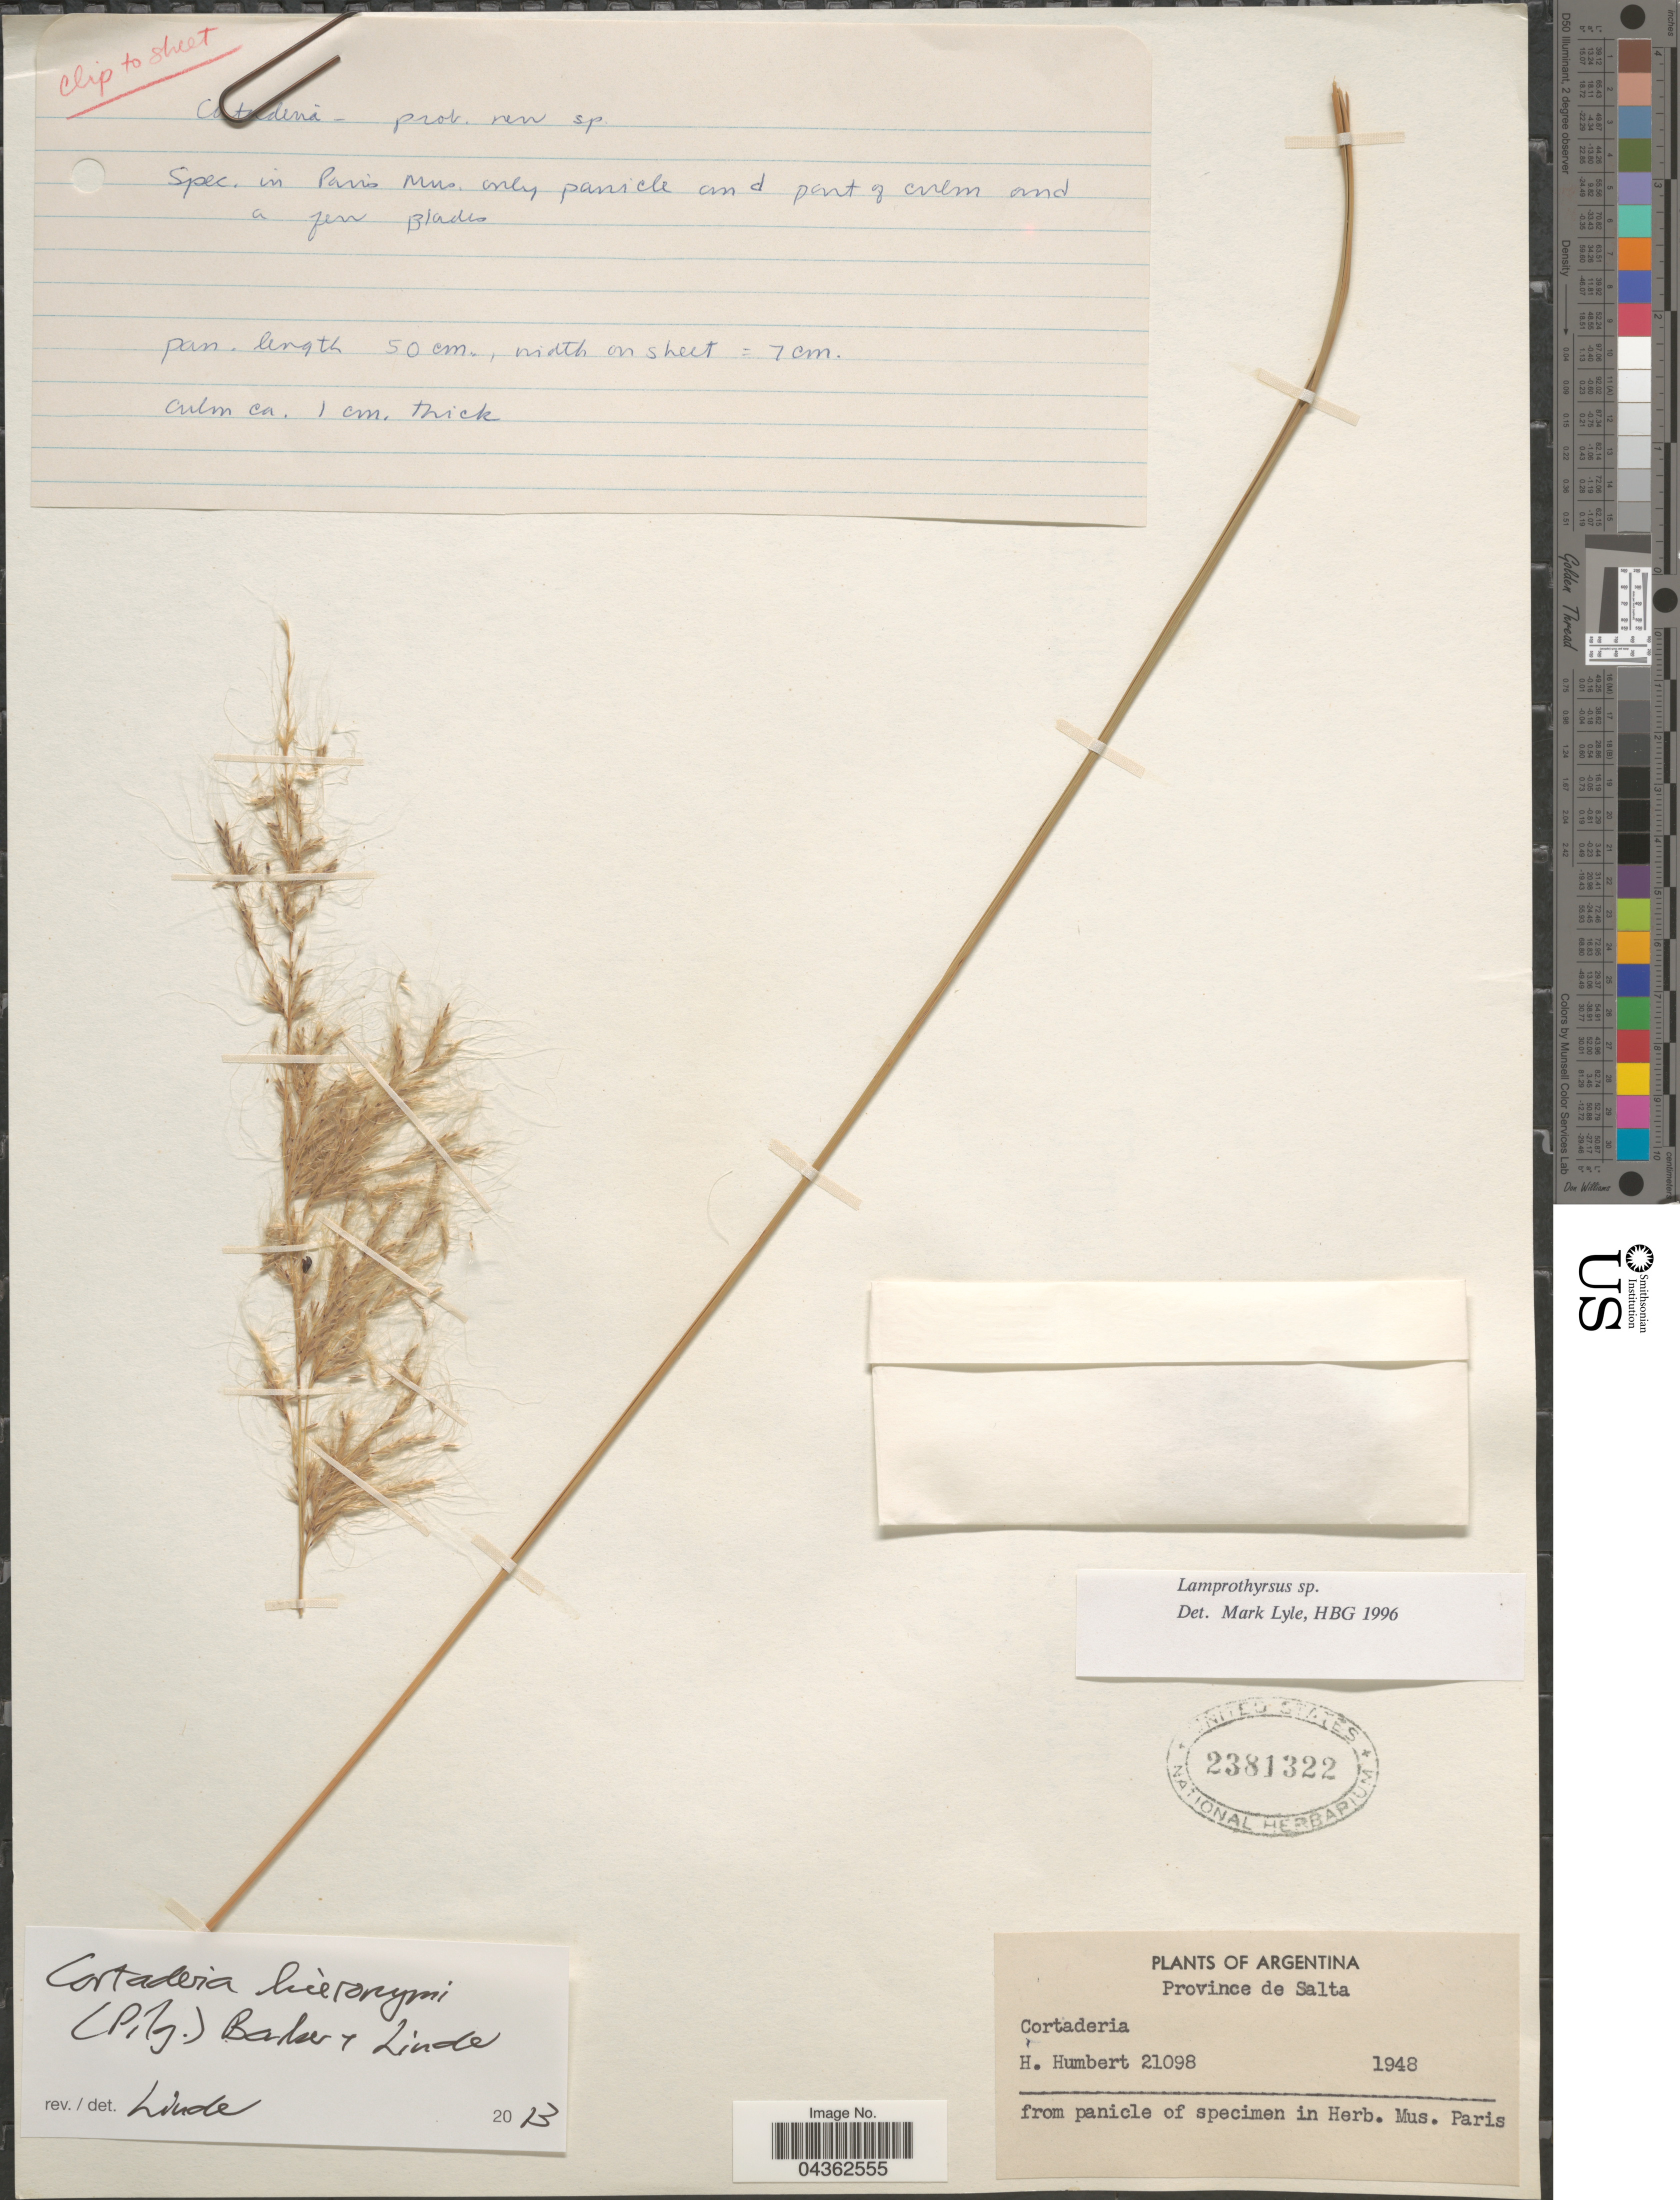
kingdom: Plantae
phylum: Tracheophyta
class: Liliopsida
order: Poales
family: Poaceae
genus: Cortaderia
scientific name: Cortaderia hieronymi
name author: (Kuntze) H.P. Linder & N.P. Barker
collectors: H. Humbert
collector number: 21098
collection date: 1948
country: Argentina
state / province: Salta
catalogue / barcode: US 2381322